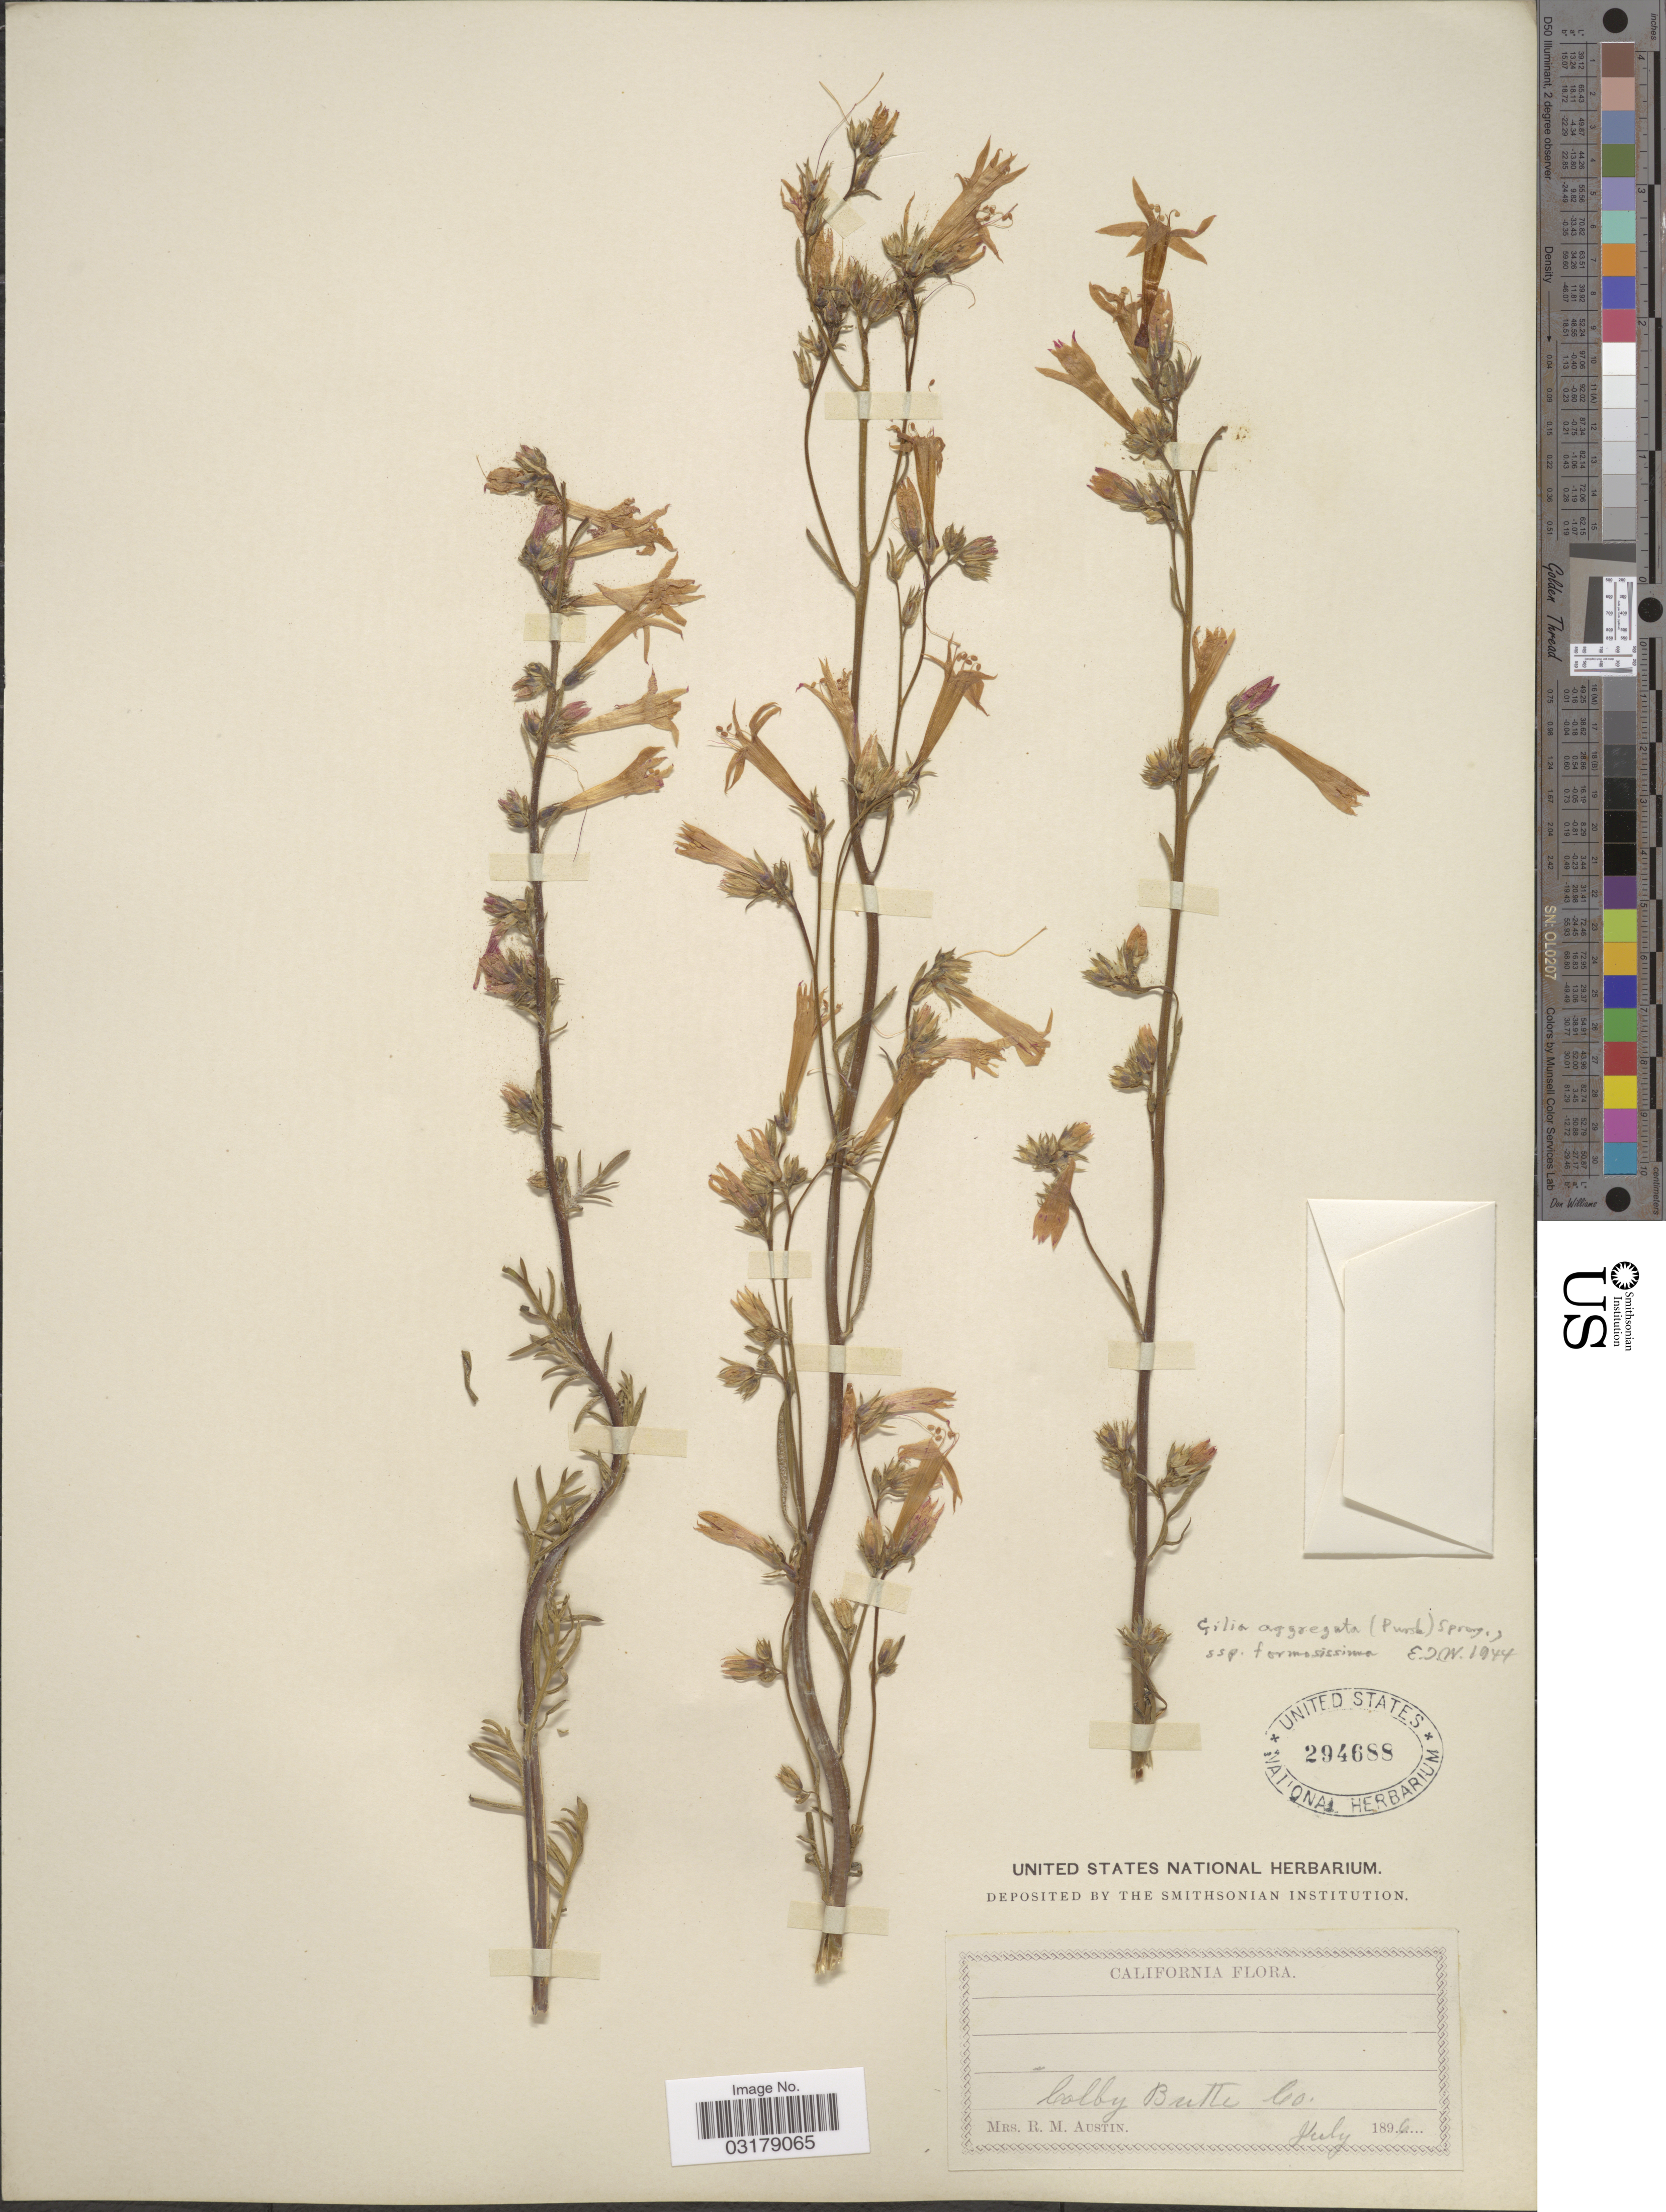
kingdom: Plantae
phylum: Tracheophyta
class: Magnoliopsida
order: Ericales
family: Polemoniaceae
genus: Ipomopsis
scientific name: Ipomopsis aggregata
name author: (Pursh) V.E. Grant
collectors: R. Austin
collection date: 1896-07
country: United States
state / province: California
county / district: Butte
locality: Colby Butte Co.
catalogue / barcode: US 294688